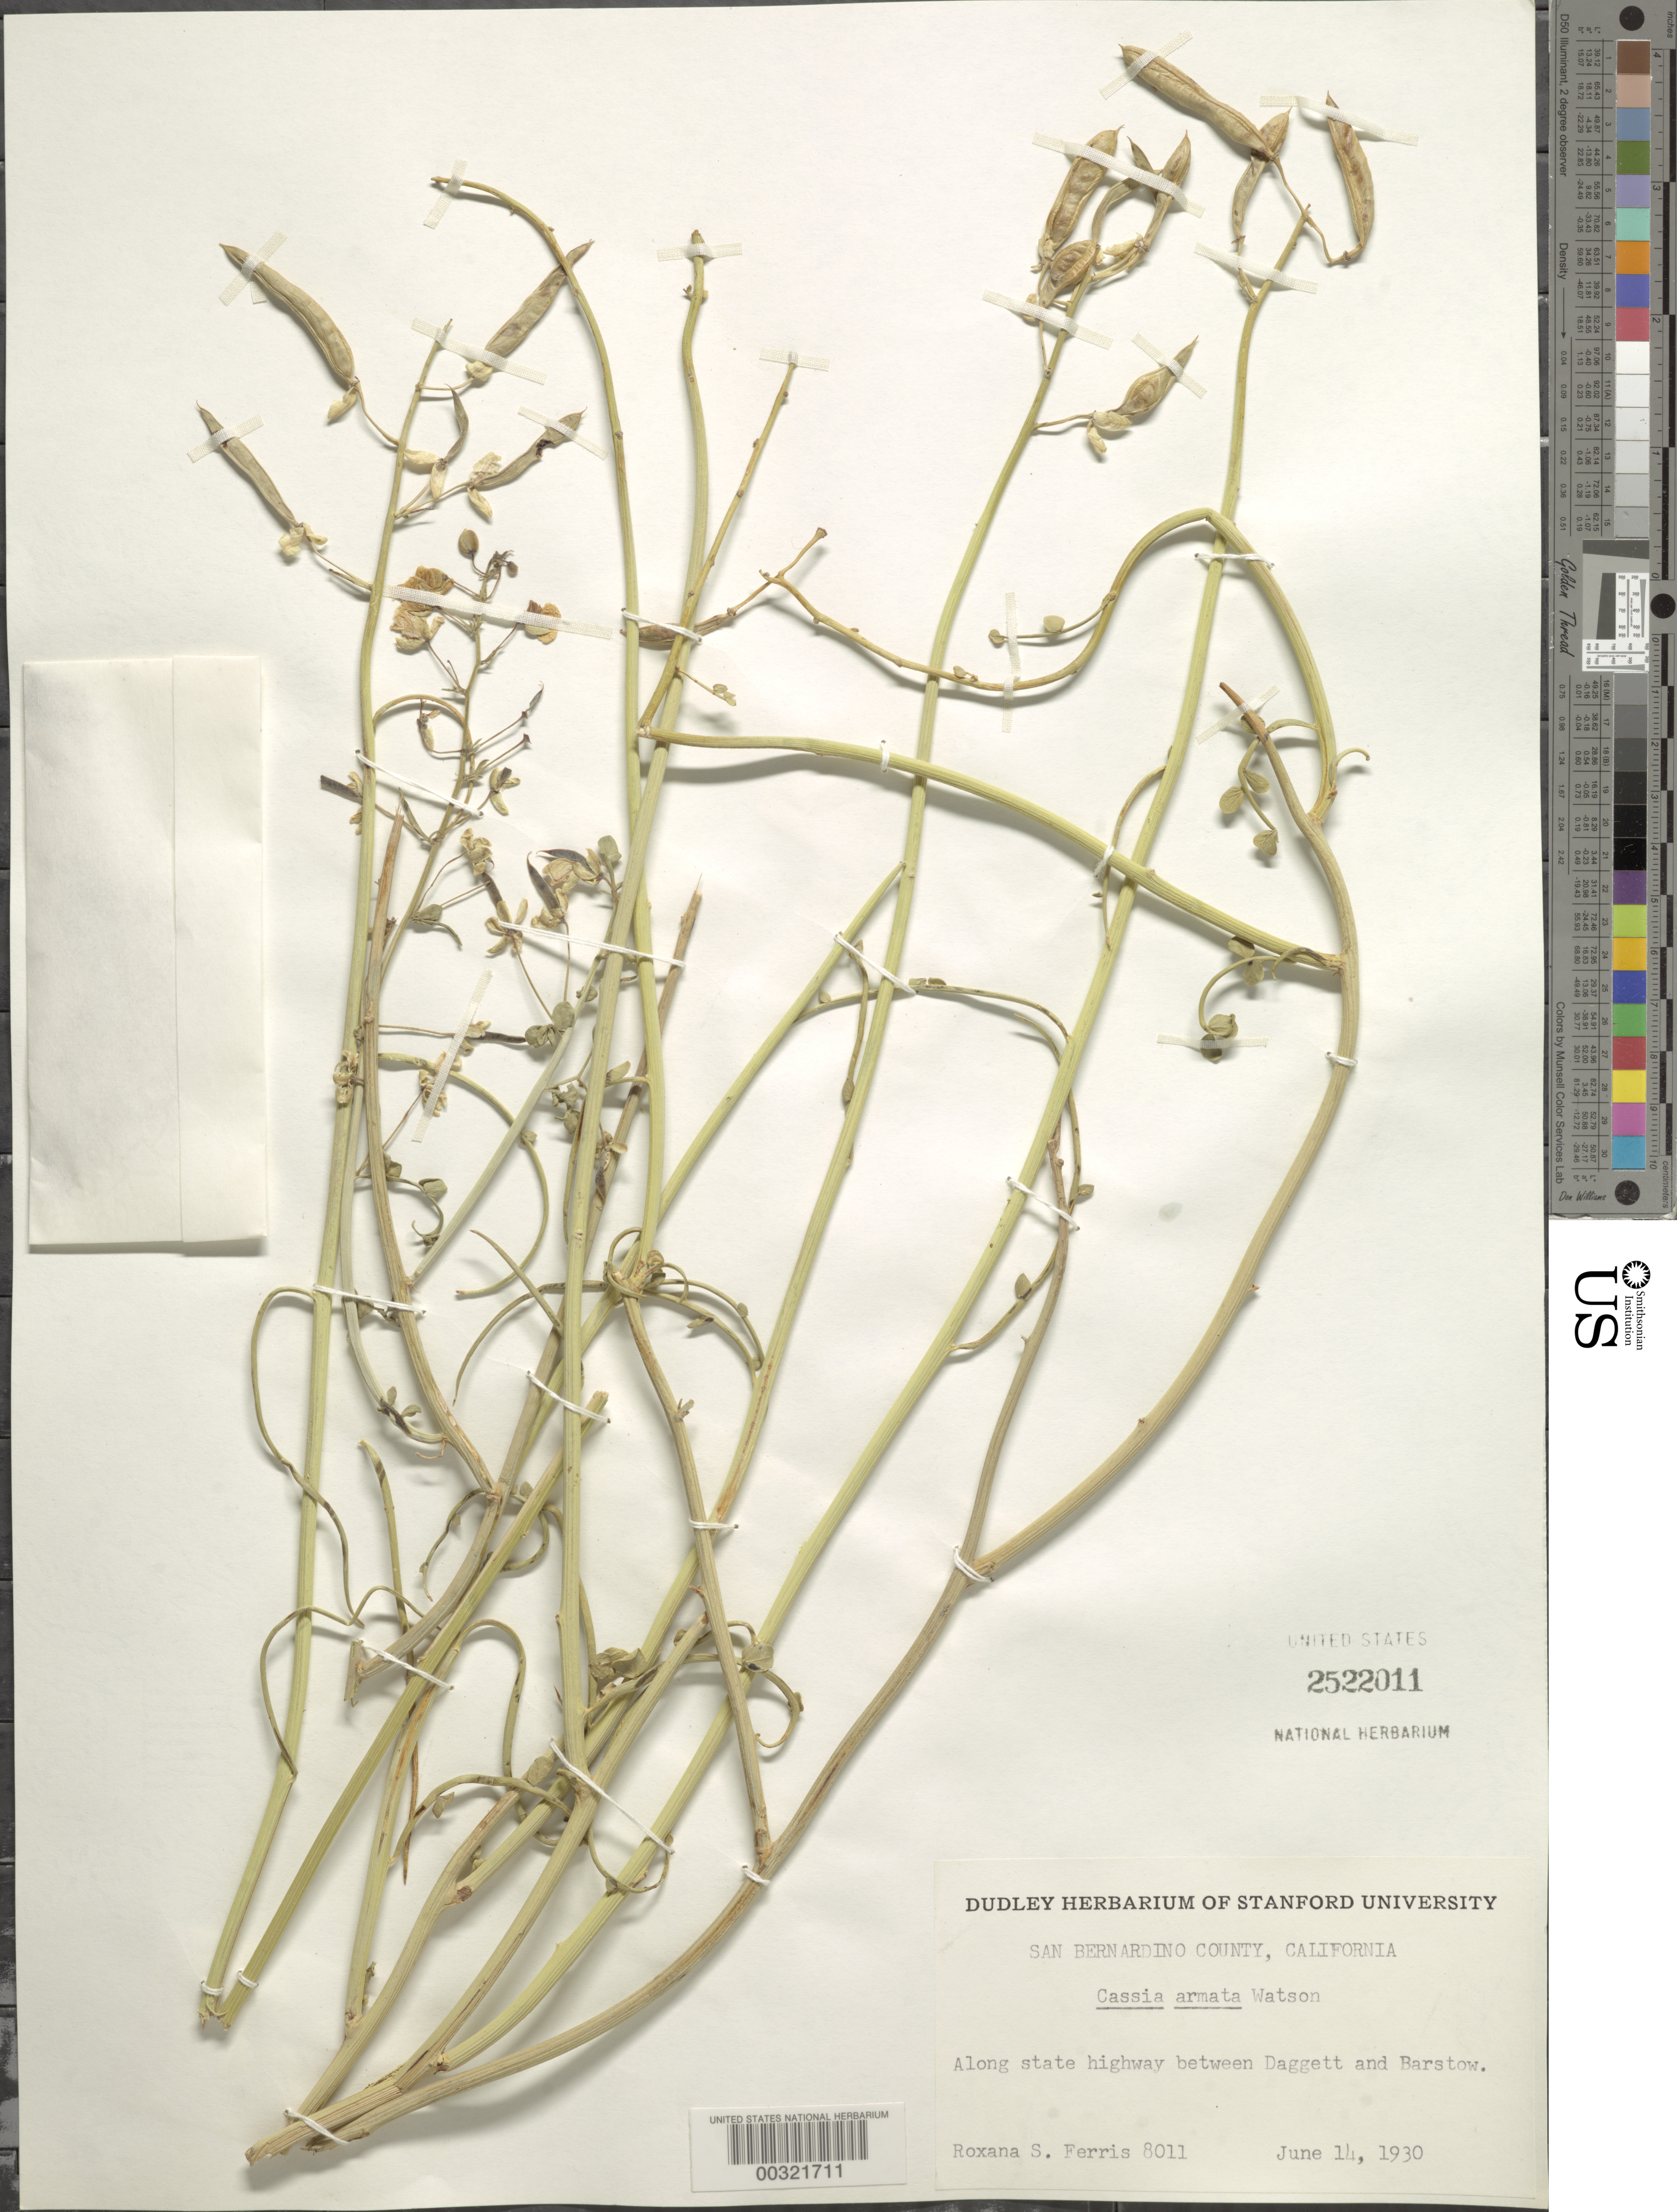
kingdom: Plantae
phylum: Tracheophyta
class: Magnoliopsida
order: Fabales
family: Fabaceae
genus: Senna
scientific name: Senna armata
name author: (S. Watson) H.S. Irwin & Barneby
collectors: R. S. Ferris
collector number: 8011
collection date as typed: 14 Jun 1930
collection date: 1930-06-14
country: United States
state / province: California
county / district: San Bernardino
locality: Along state highway between daggett and barstow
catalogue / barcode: US 2522011